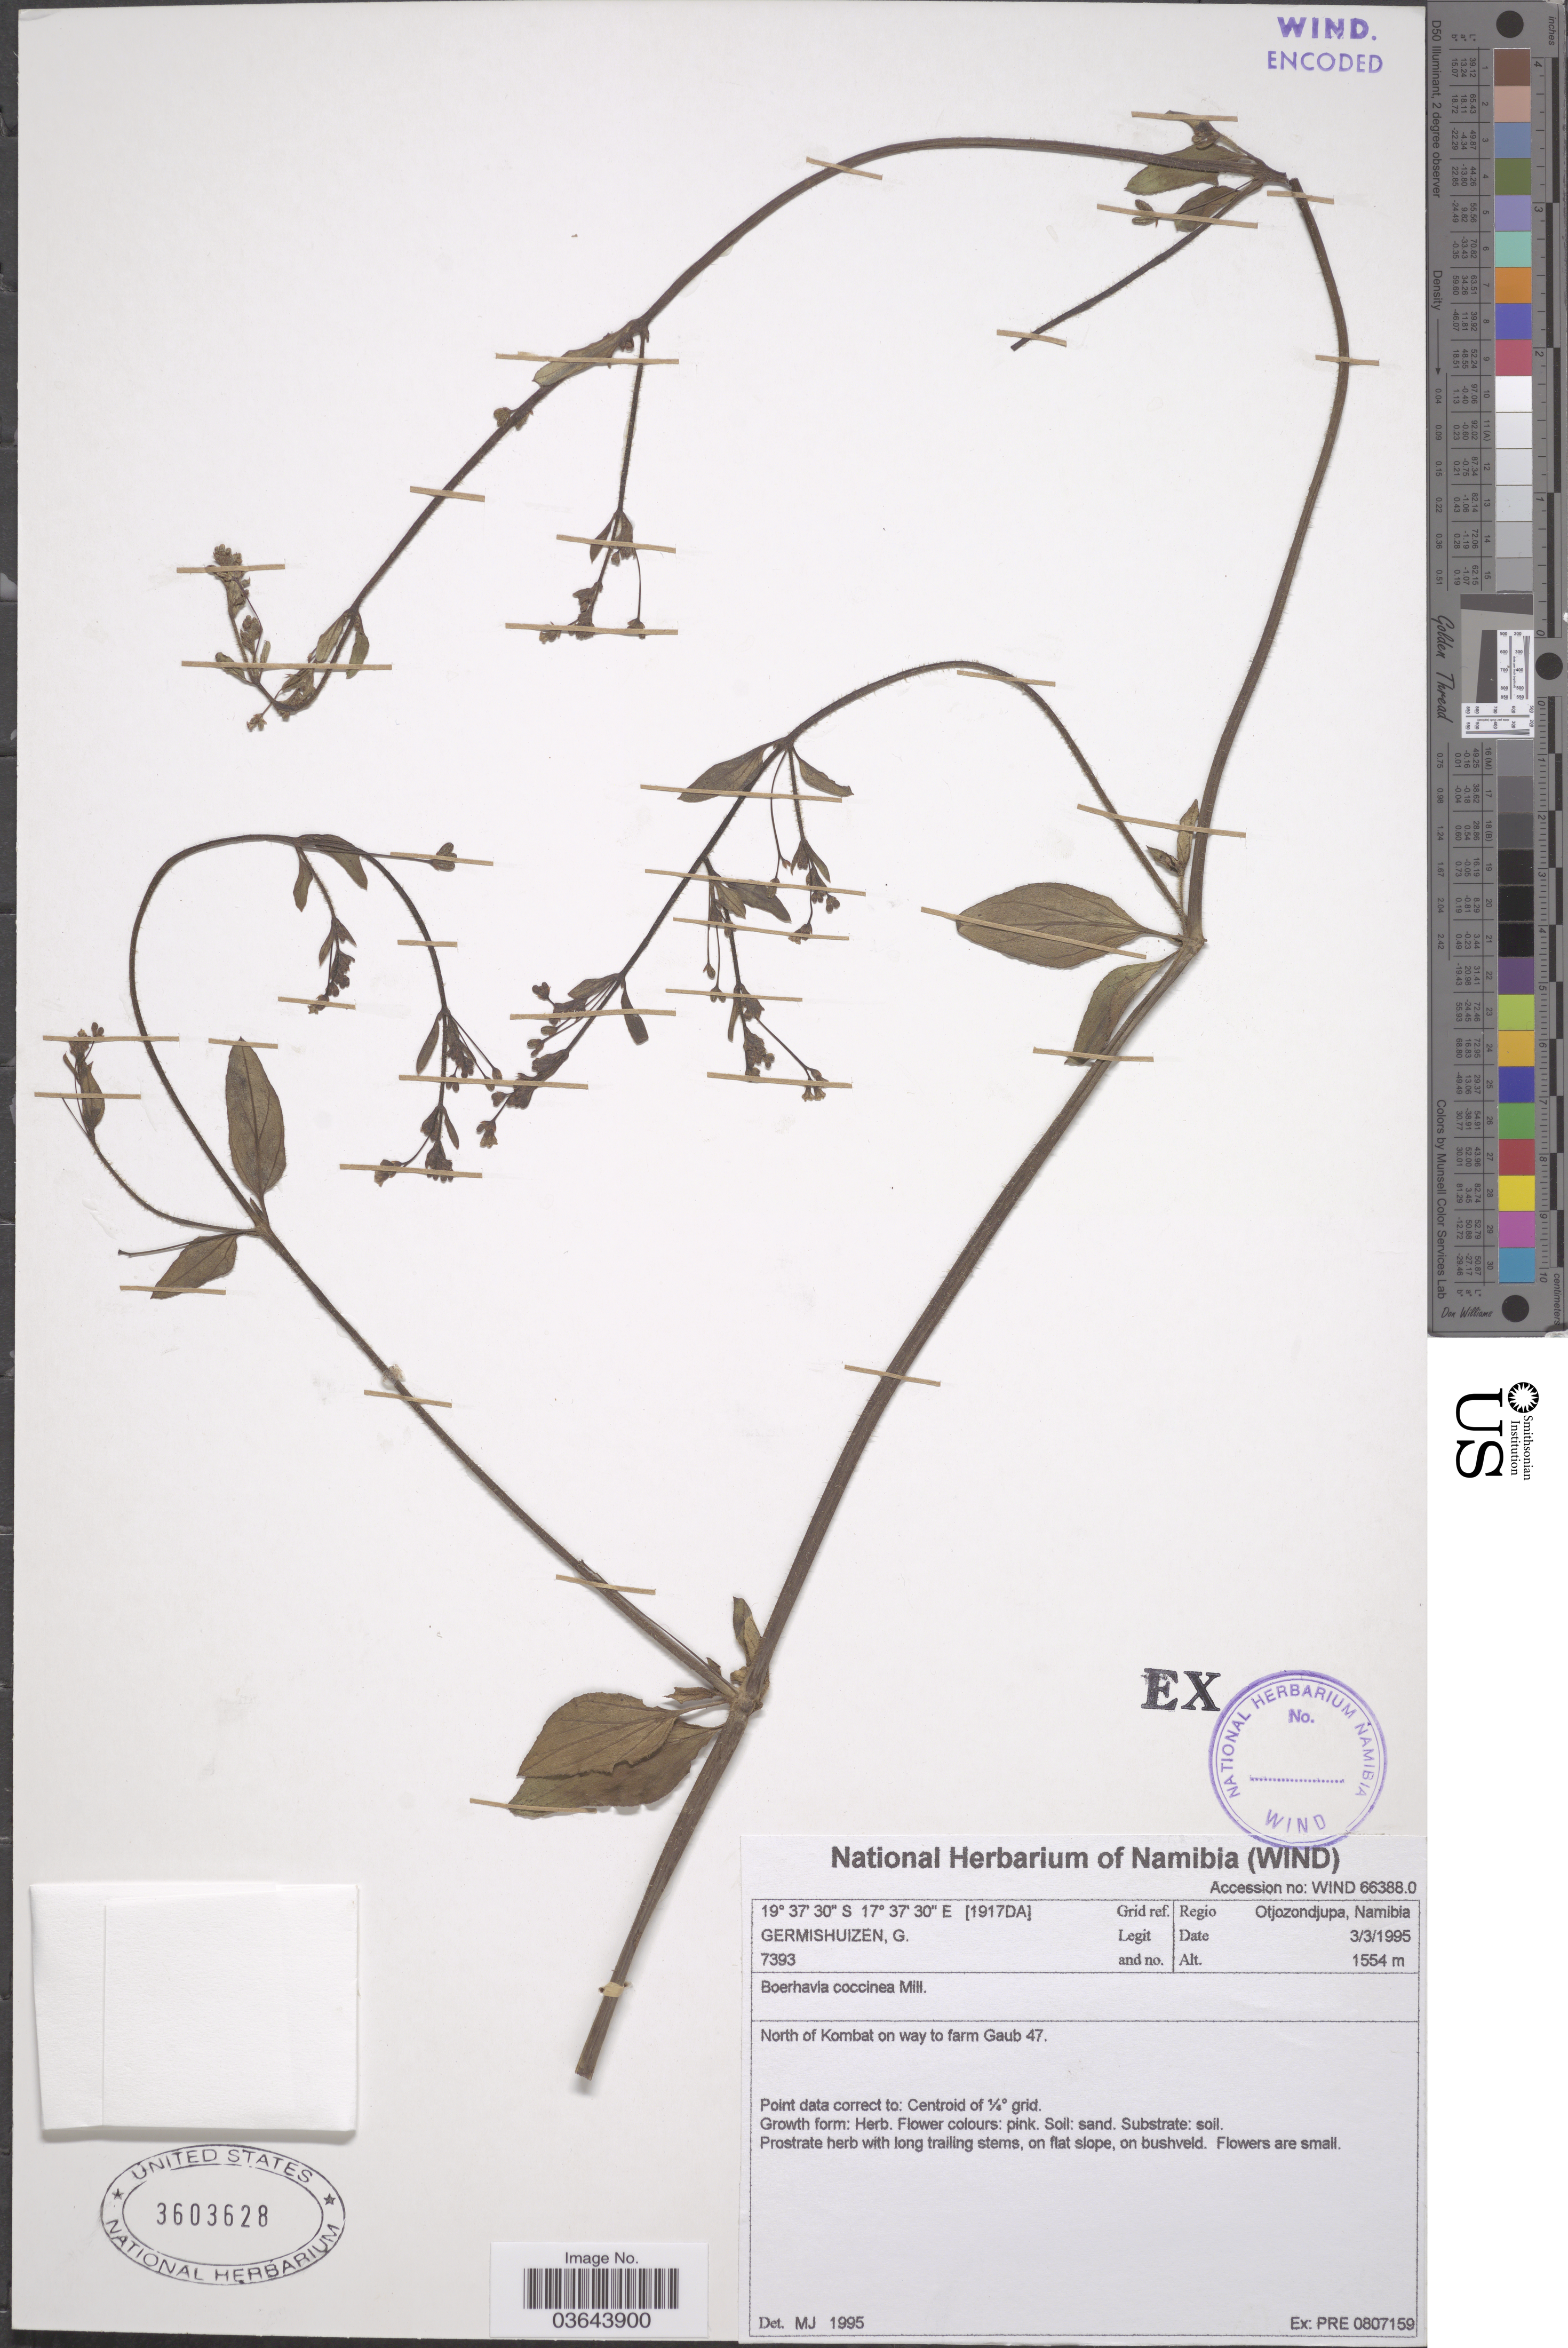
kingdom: Plantae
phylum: Tracheophyta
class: Magnoliopsida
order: Caryophyllales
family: Nyctaginaceae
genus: Boerhavia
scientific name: Boerhavia diffusa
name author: L.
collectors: G. Germishuizen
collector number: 7393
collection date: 1995-03-03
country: Namibia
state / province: Otjozondjupa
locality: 1917DA Grid ref. North of Kombat on way to farm Gaub 47.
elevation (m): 1554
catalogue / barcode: US 3603628